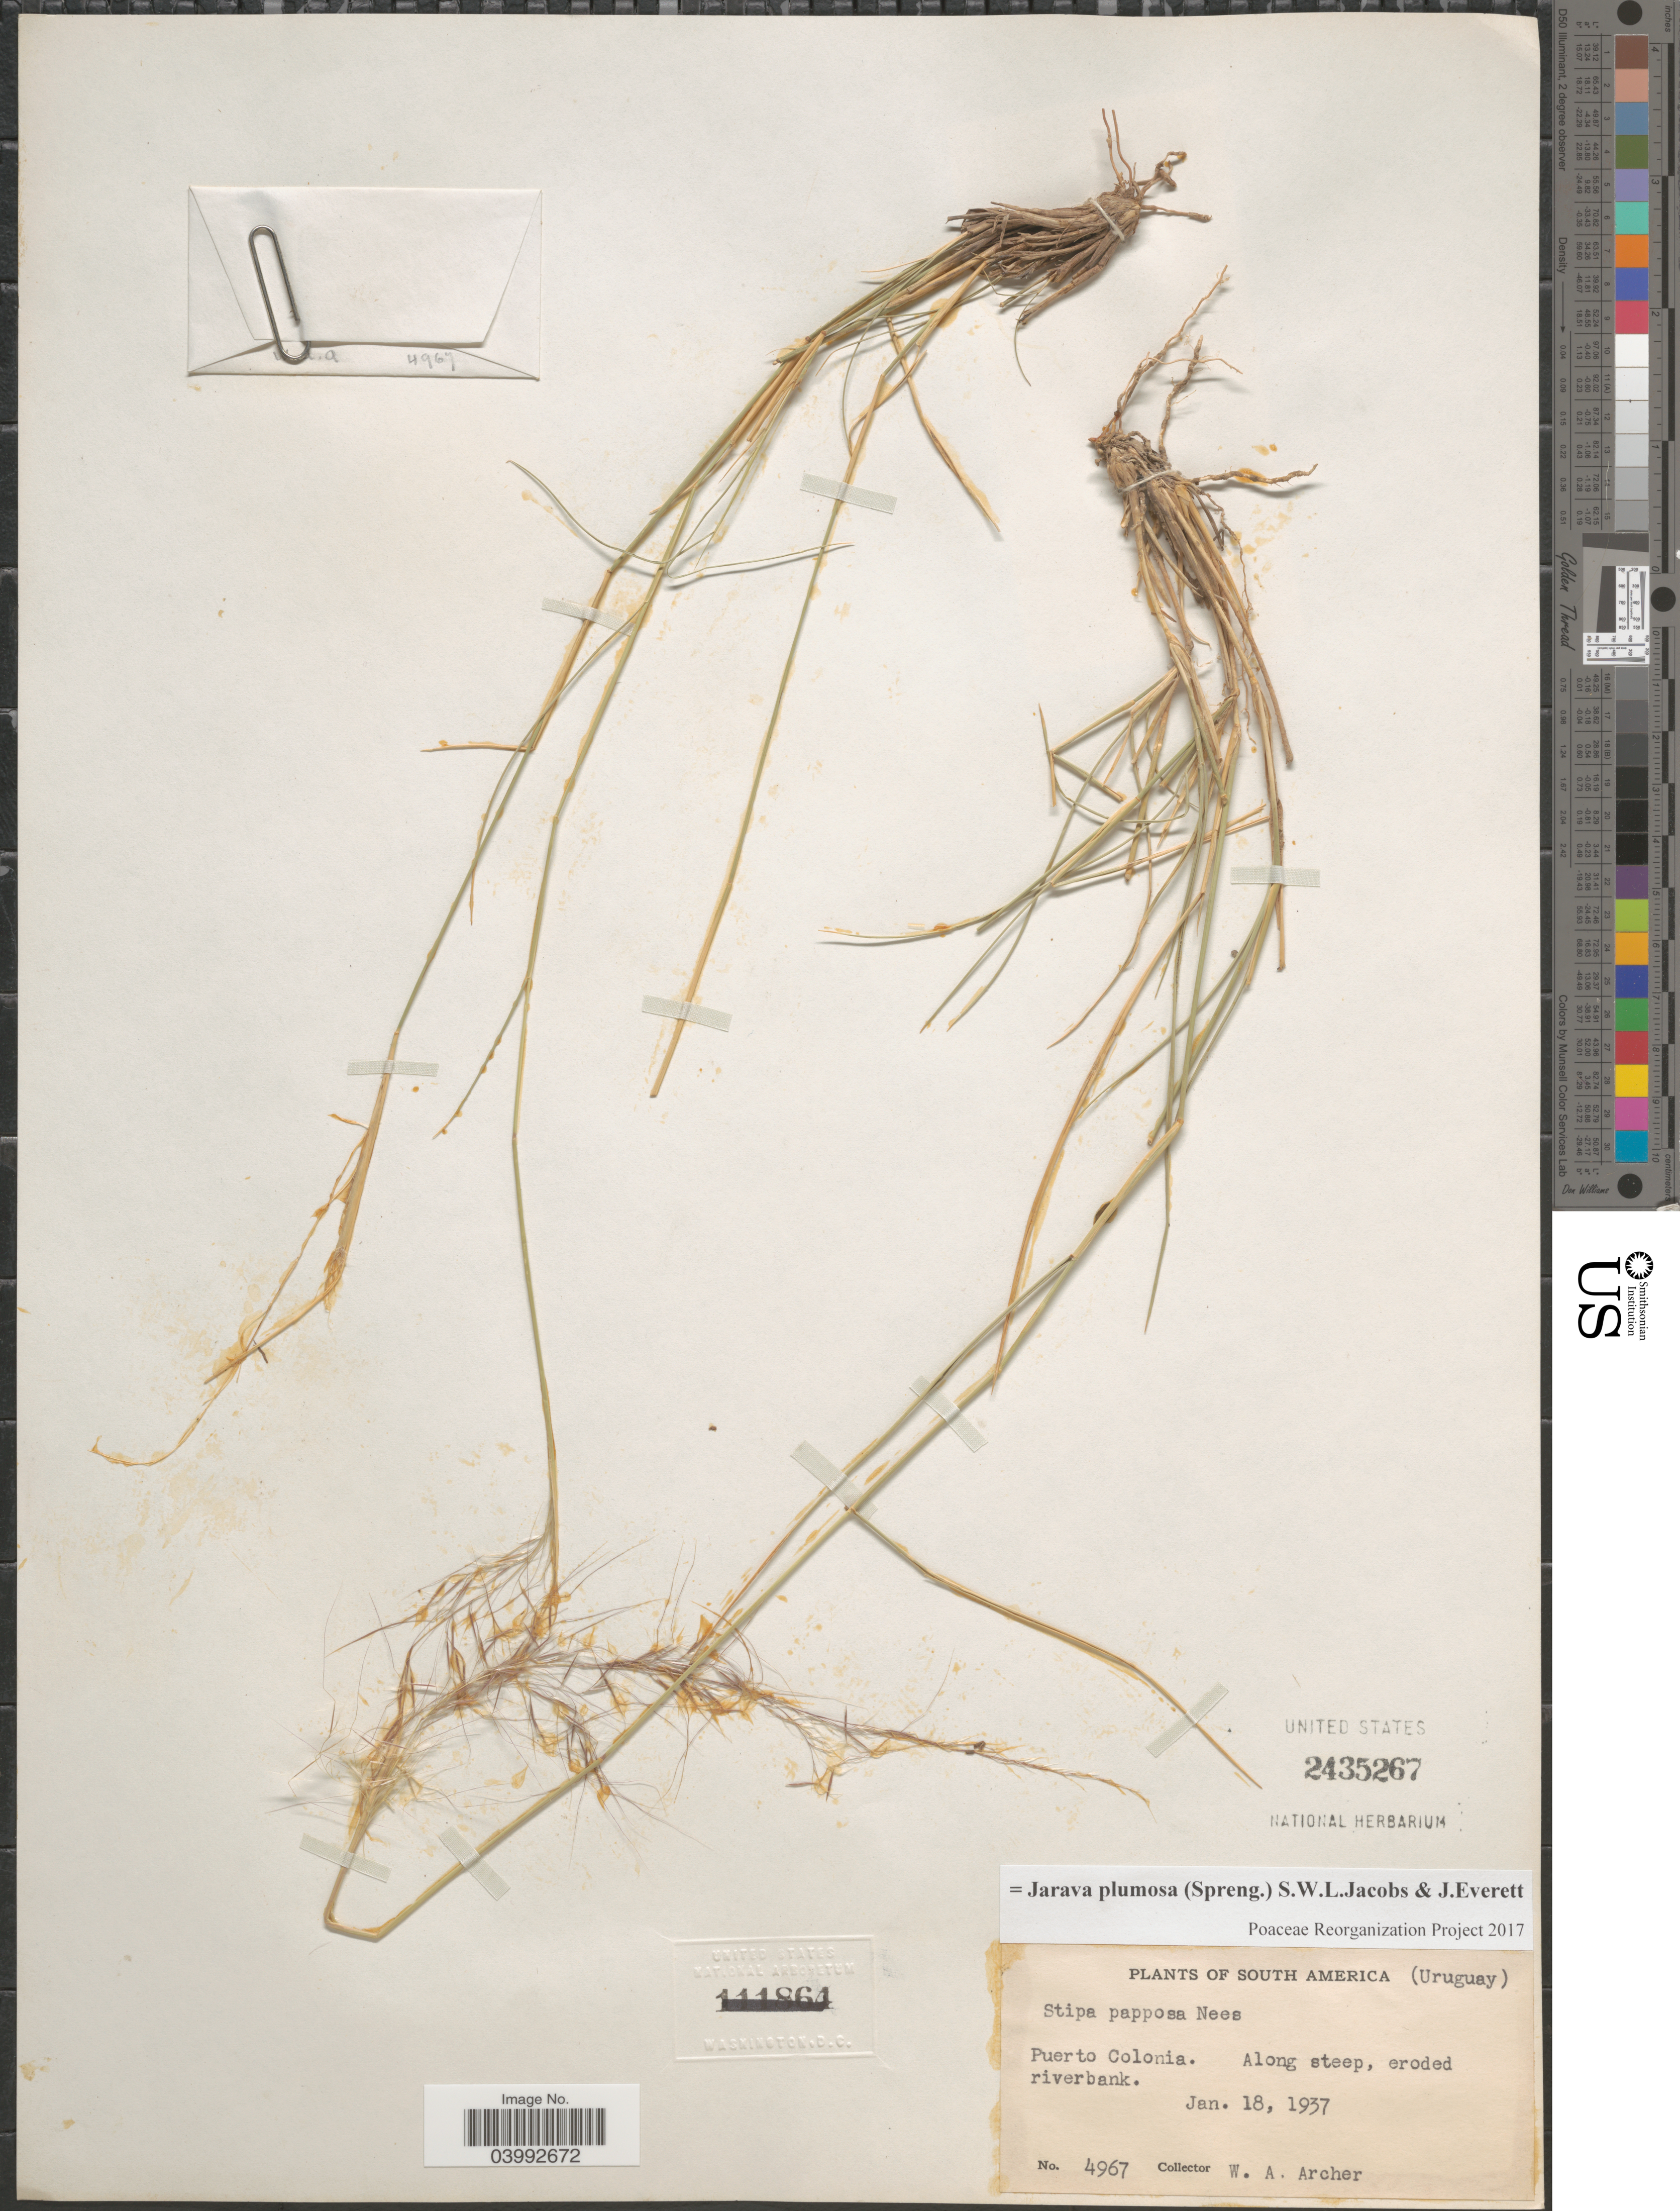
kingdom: Plantae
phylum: Tracheophyta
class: Liliopsida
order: Poales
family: Poaceae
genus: Stipa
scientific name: Stipa papposa Nees, nom. illeg.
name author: Nees in Mart.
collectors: W. Archer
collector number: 4967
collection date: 1937-01-18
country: Uruguay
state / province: Colonia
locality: Puerto Colonia.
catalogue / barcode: US 2435267